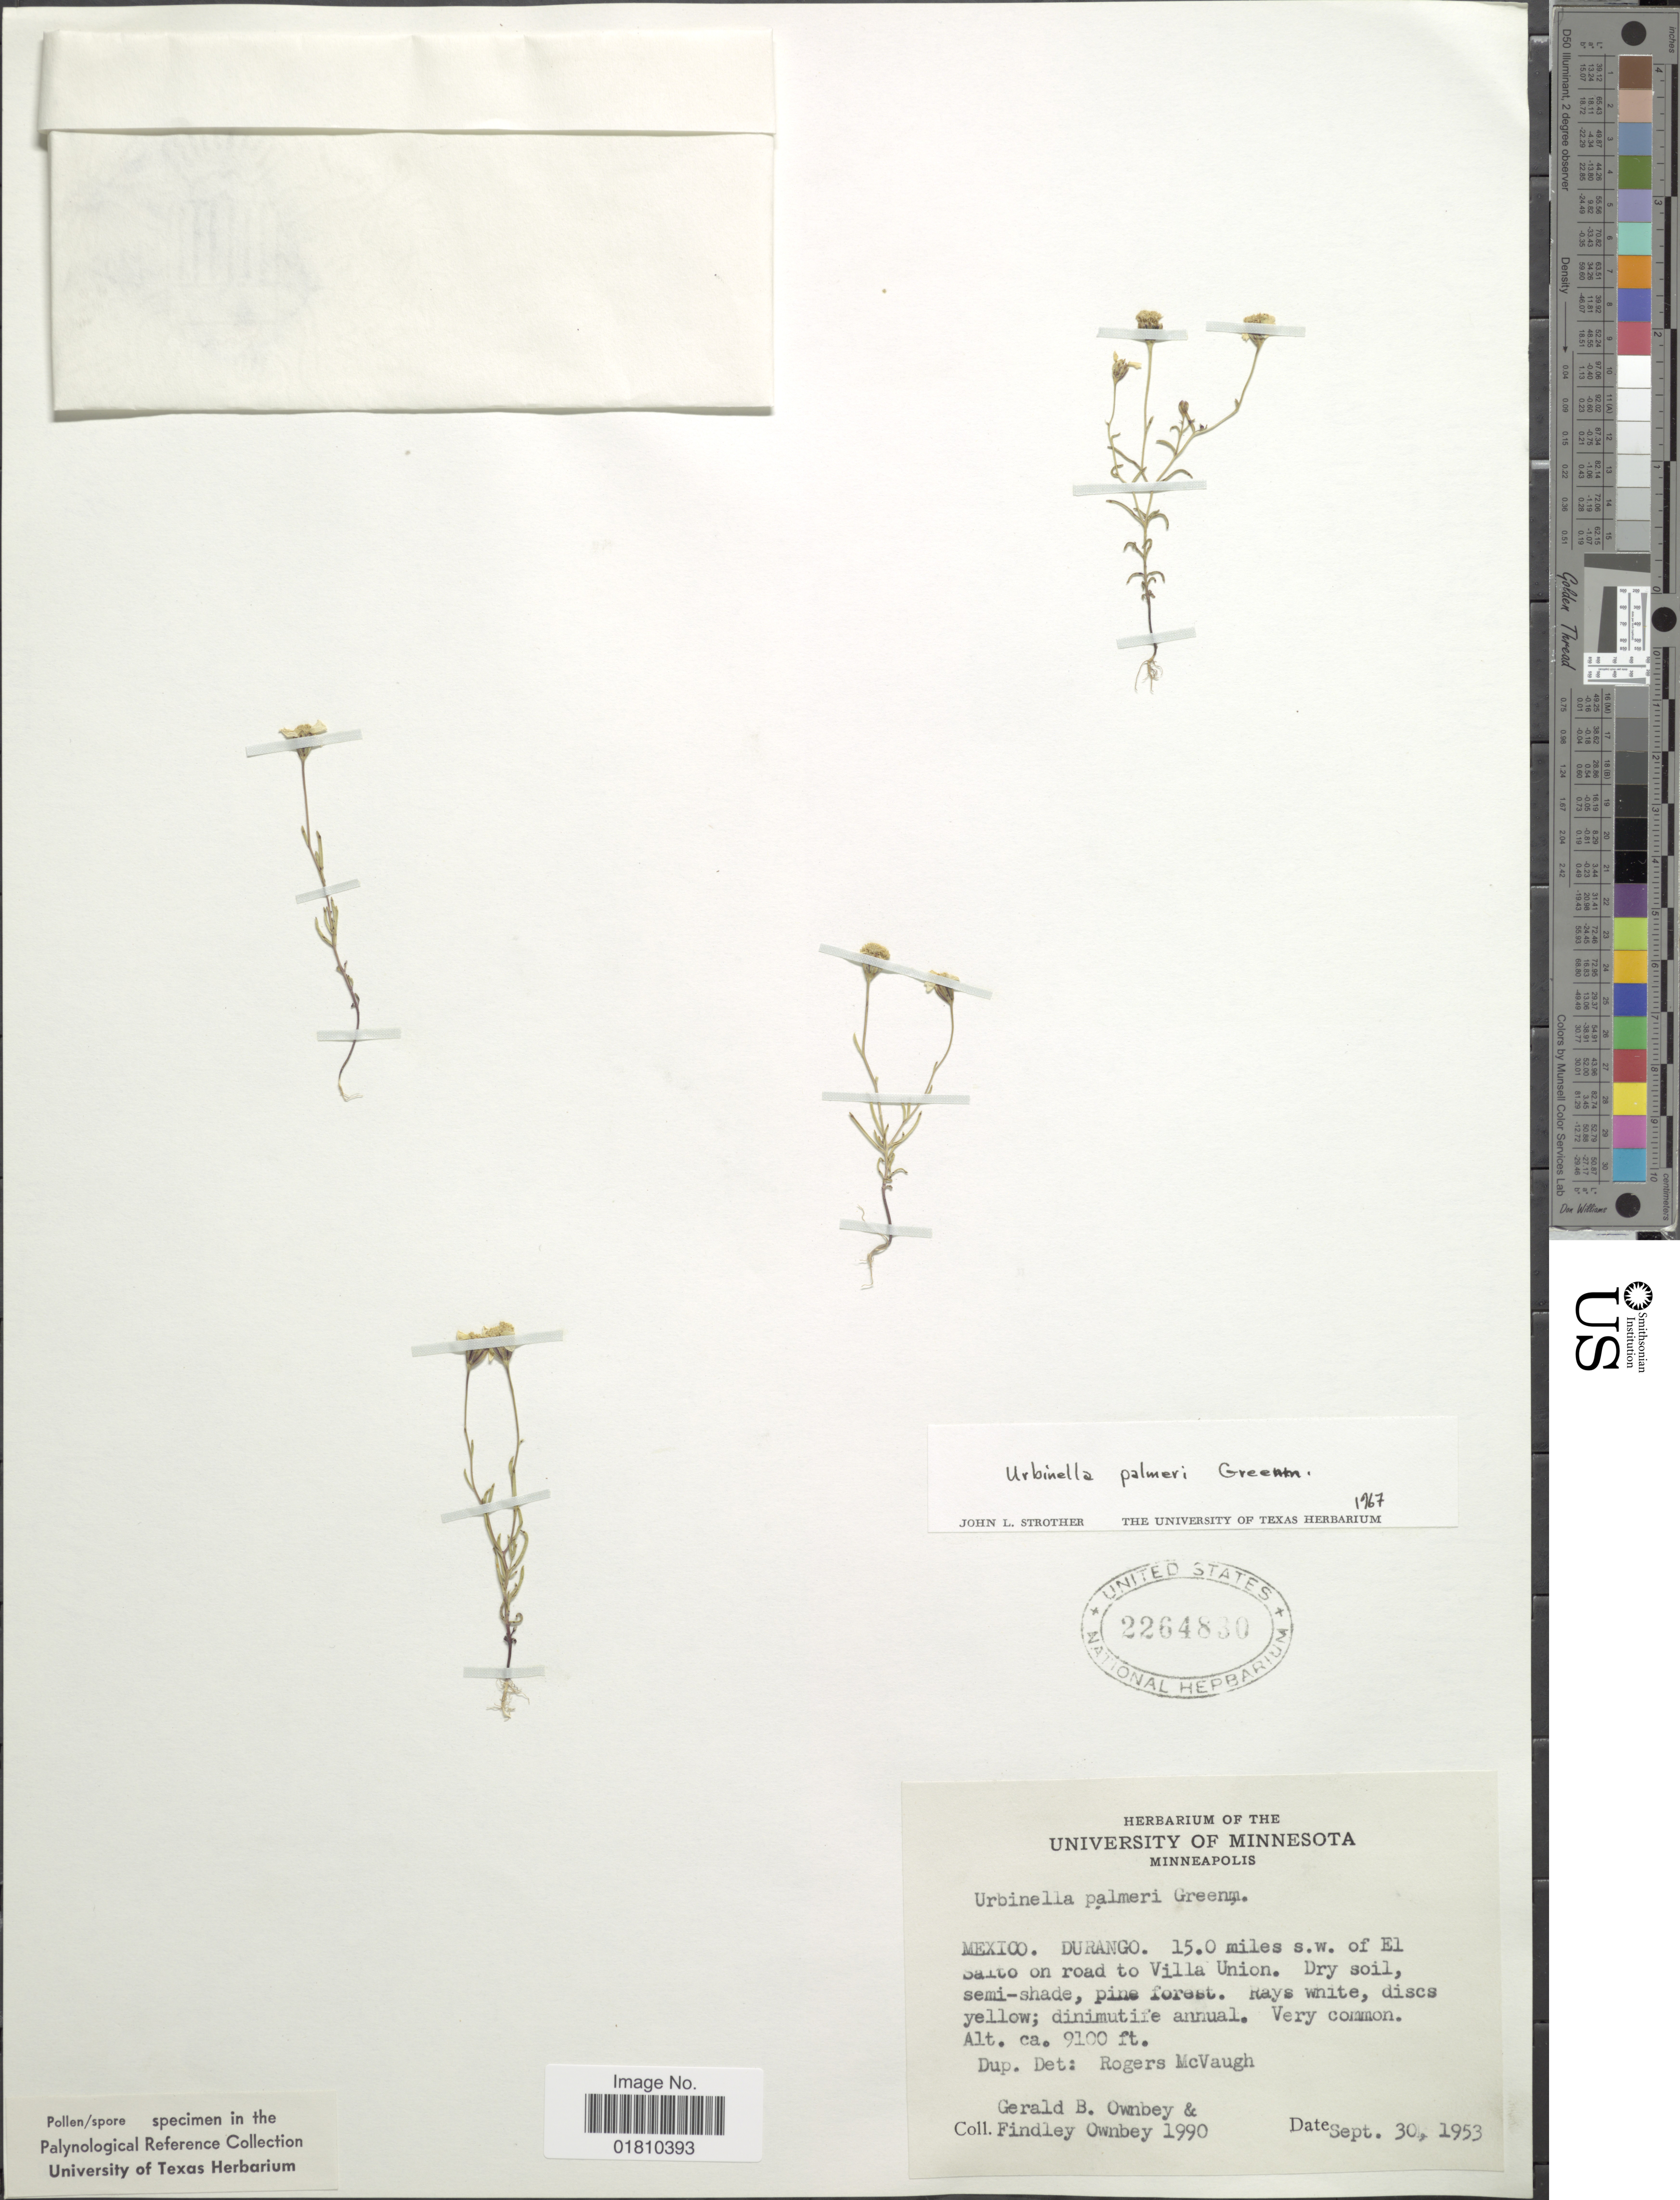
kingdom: Plantae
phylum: Tracheophyta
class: Magnoliopsida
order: Asterales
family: Asteraceae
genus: Urbinella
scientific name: Urbinella palmeri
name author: Greenm.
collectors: G. B. Ownbey & F. Ownbey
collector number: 1990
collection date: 1953-09-30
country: Mexico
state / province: Durango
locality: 15.0 miles s.w. of El Salto on road to Villa Union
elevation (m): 2774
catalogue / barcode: US 2264830